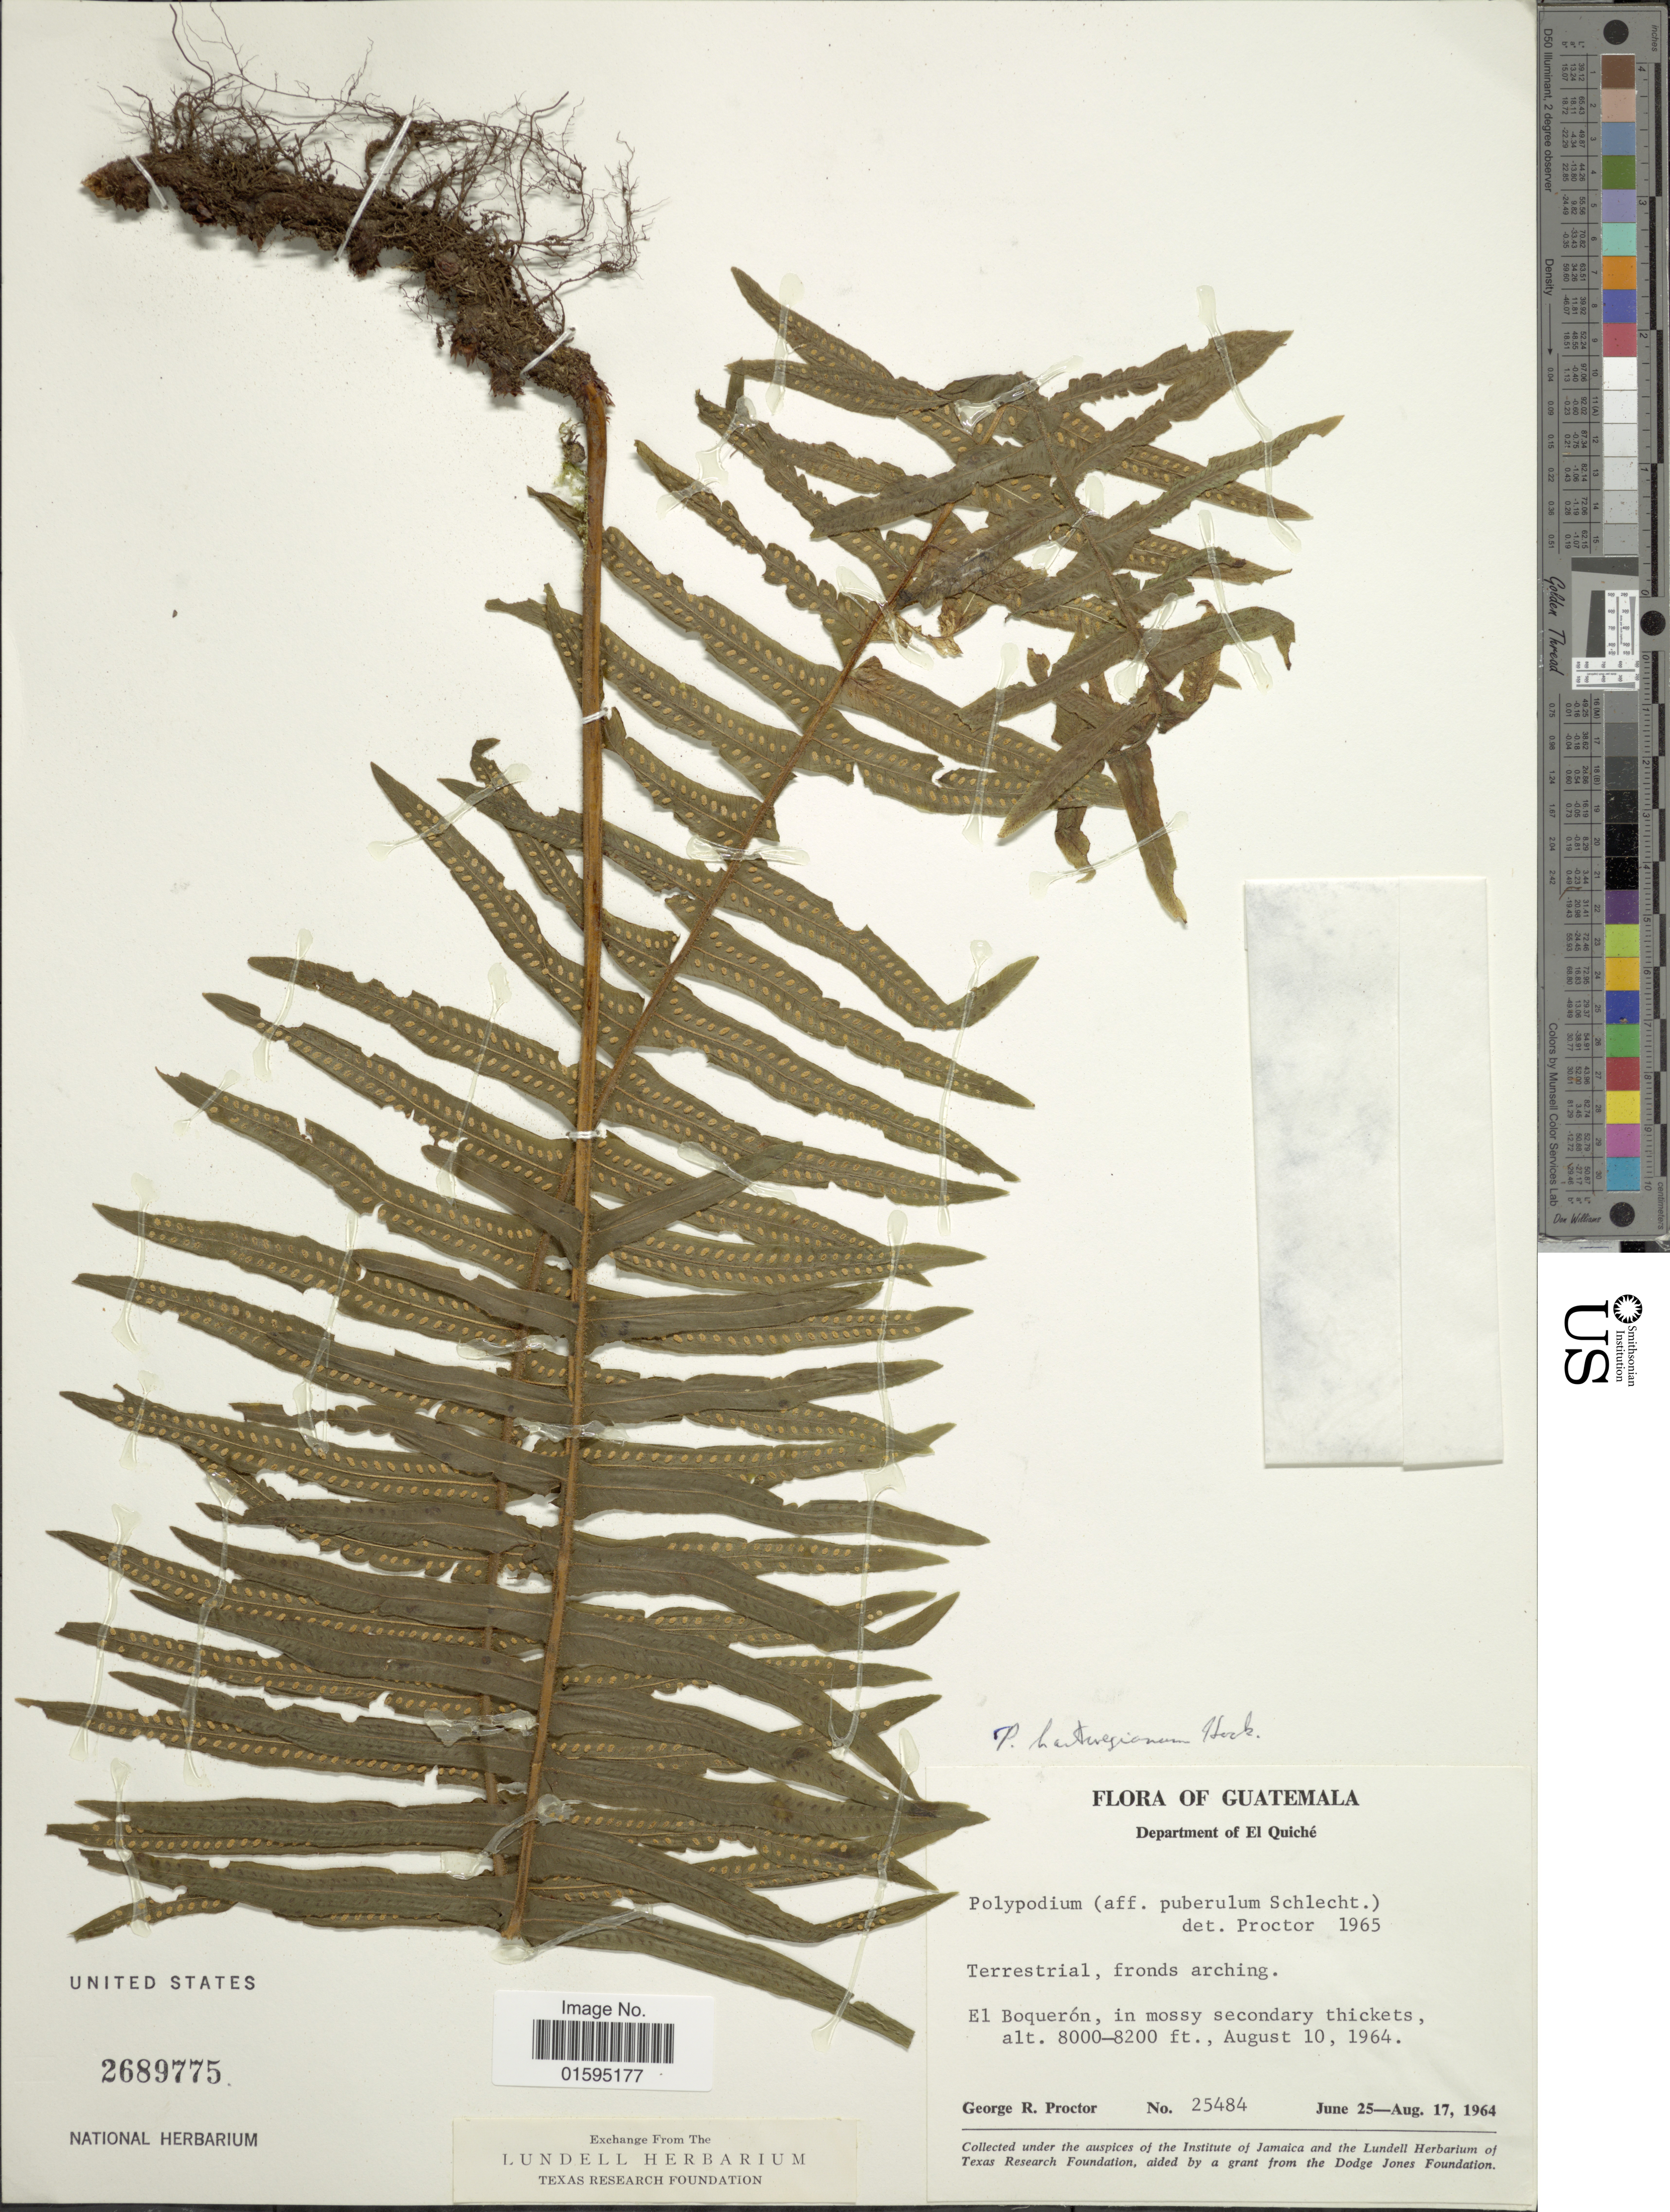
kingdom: Plantae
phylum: Tracheophyta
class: Polypodiopsida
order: Polypodiales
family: Polypodiaceae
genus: Polypodium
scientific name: Polypodium hartwegianum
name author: Hook.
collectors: G. R. Proctor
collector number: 25484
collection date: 1964-06-25/1964-08-17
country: Guatemala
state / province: El Quiché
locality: El Boquerón, in mossy secondary thickets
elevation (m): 2438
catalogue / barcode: US 2689775